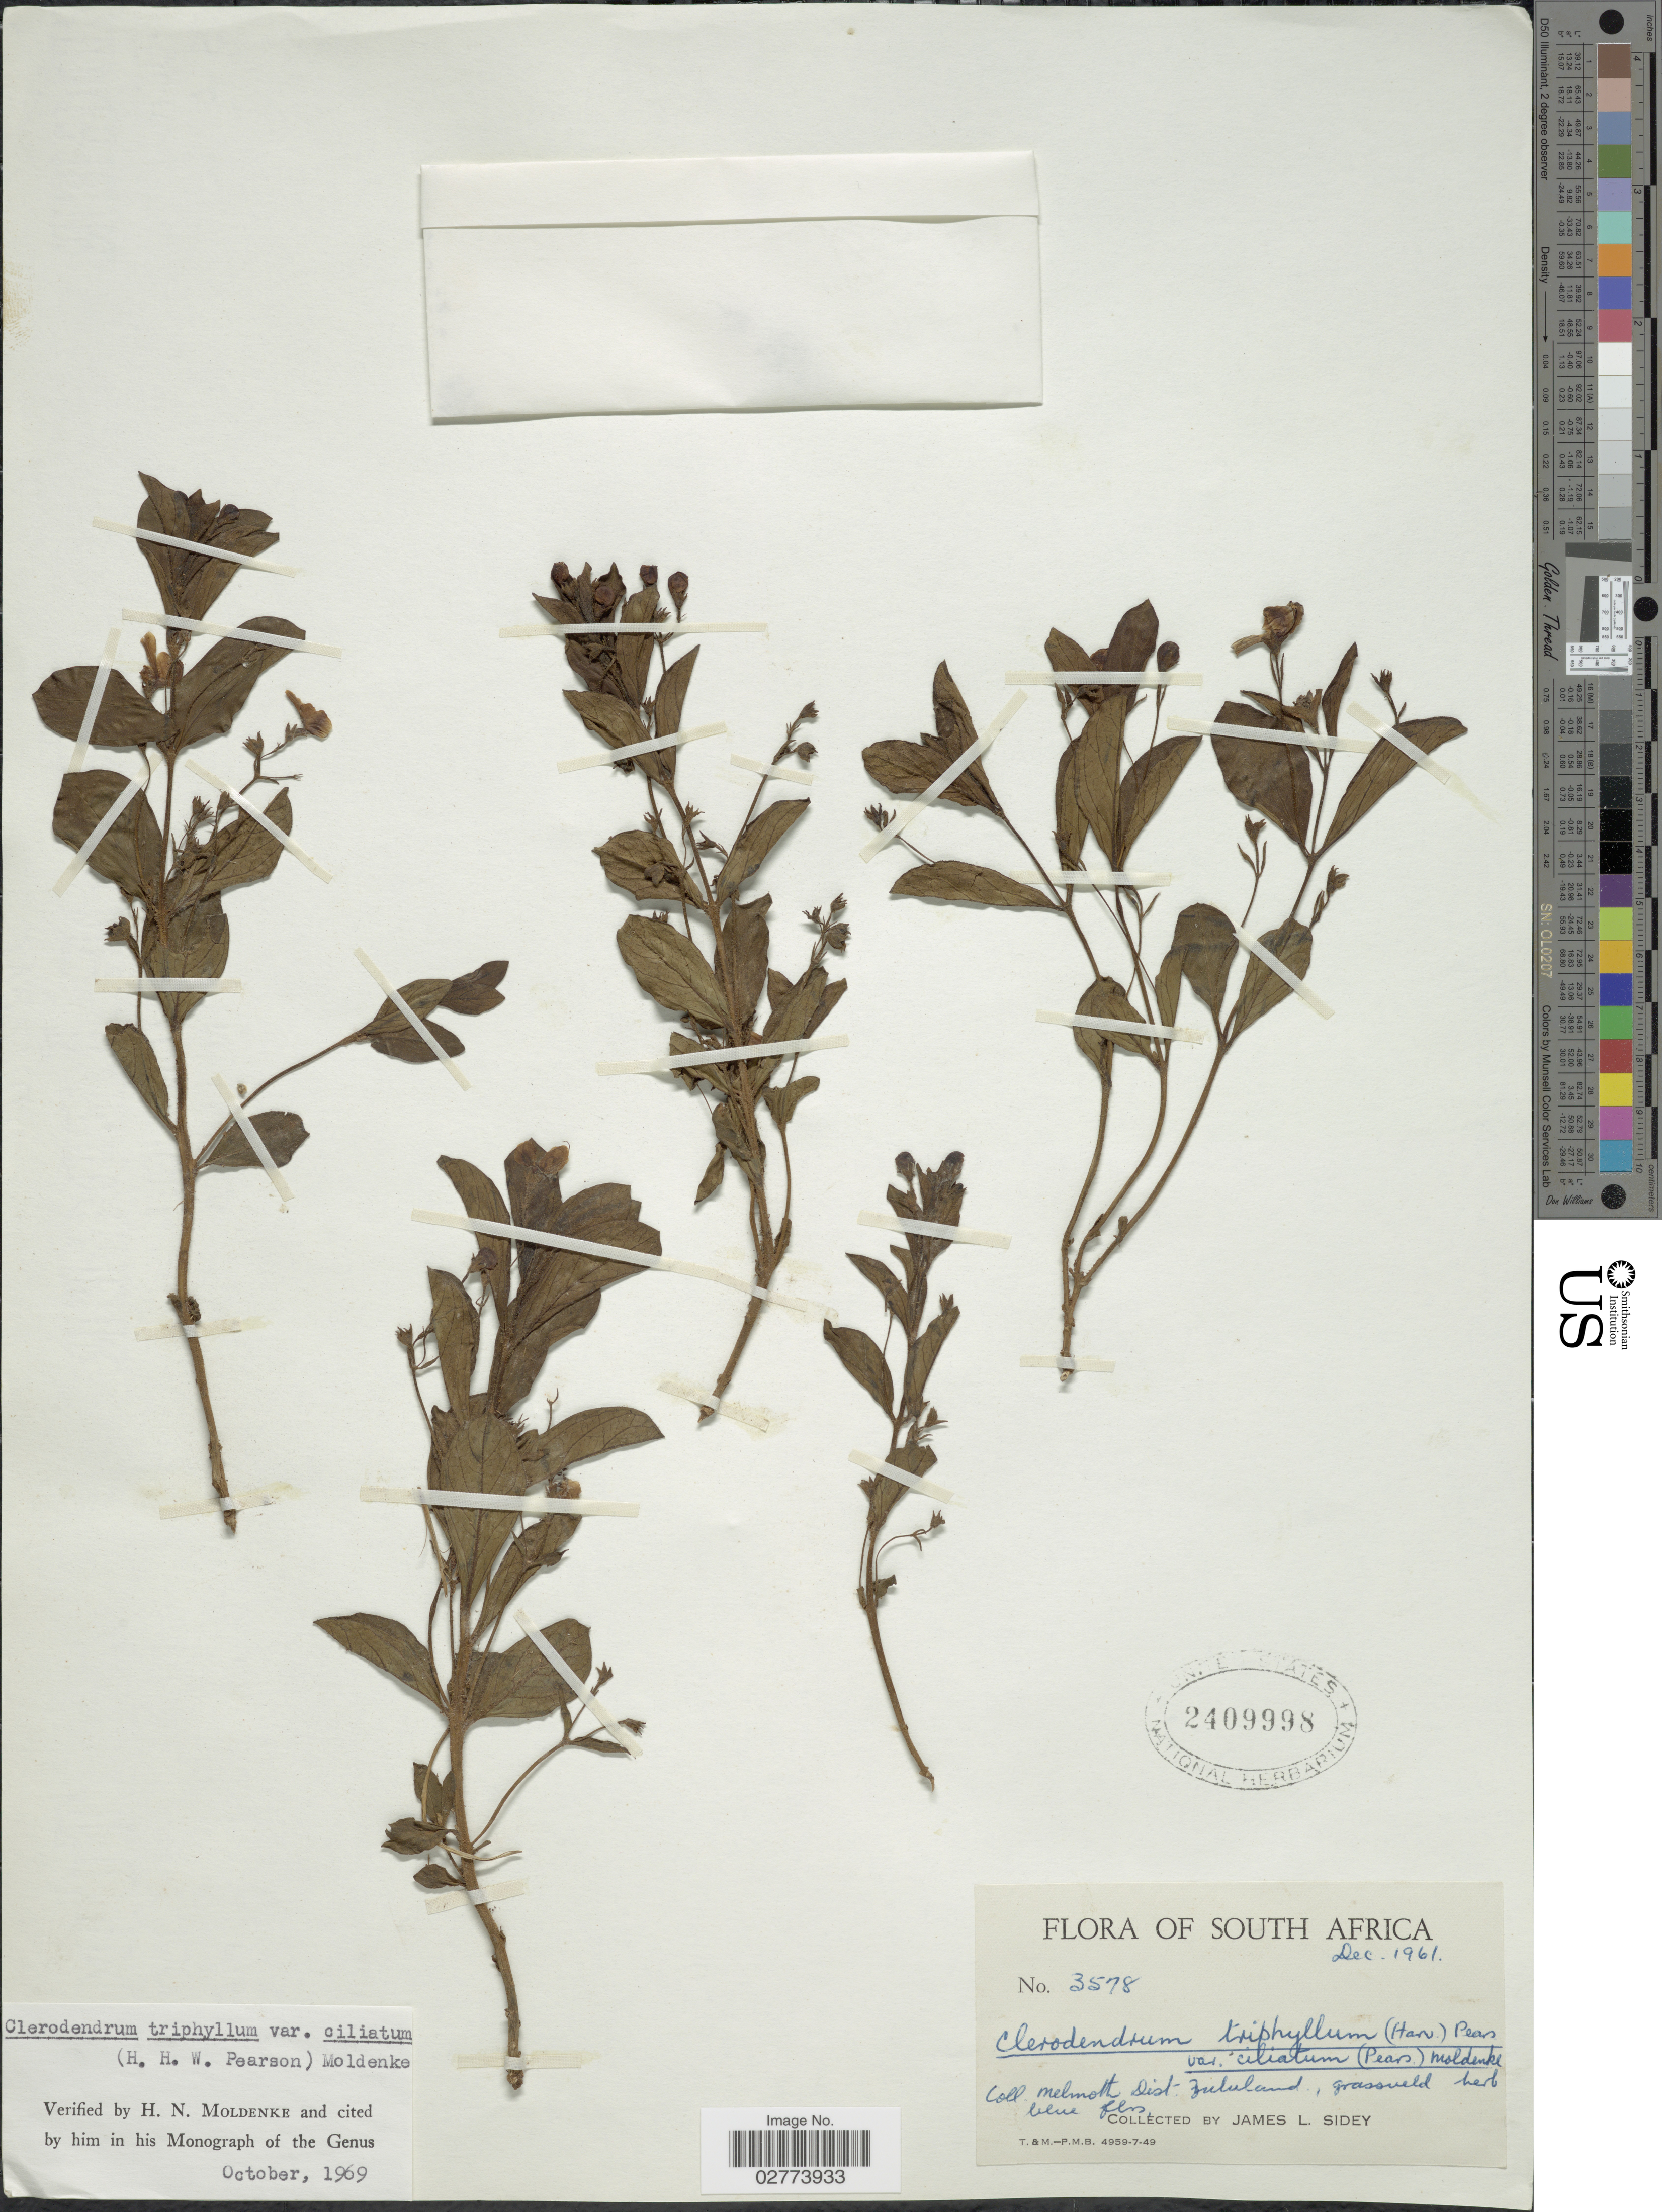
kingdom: Plantae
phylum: Tracheophyta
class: Magnoliopsida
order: Lamiales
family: Lamiaceae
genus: Clerodendrum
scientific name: Clerodendrum triphyllum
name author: (Harv.) H. Pearson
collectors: J. L. Sidey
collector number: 3578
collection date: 1961-12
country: South Africa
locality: Melmoth Dist. Zululand.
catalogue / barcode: US 2409998